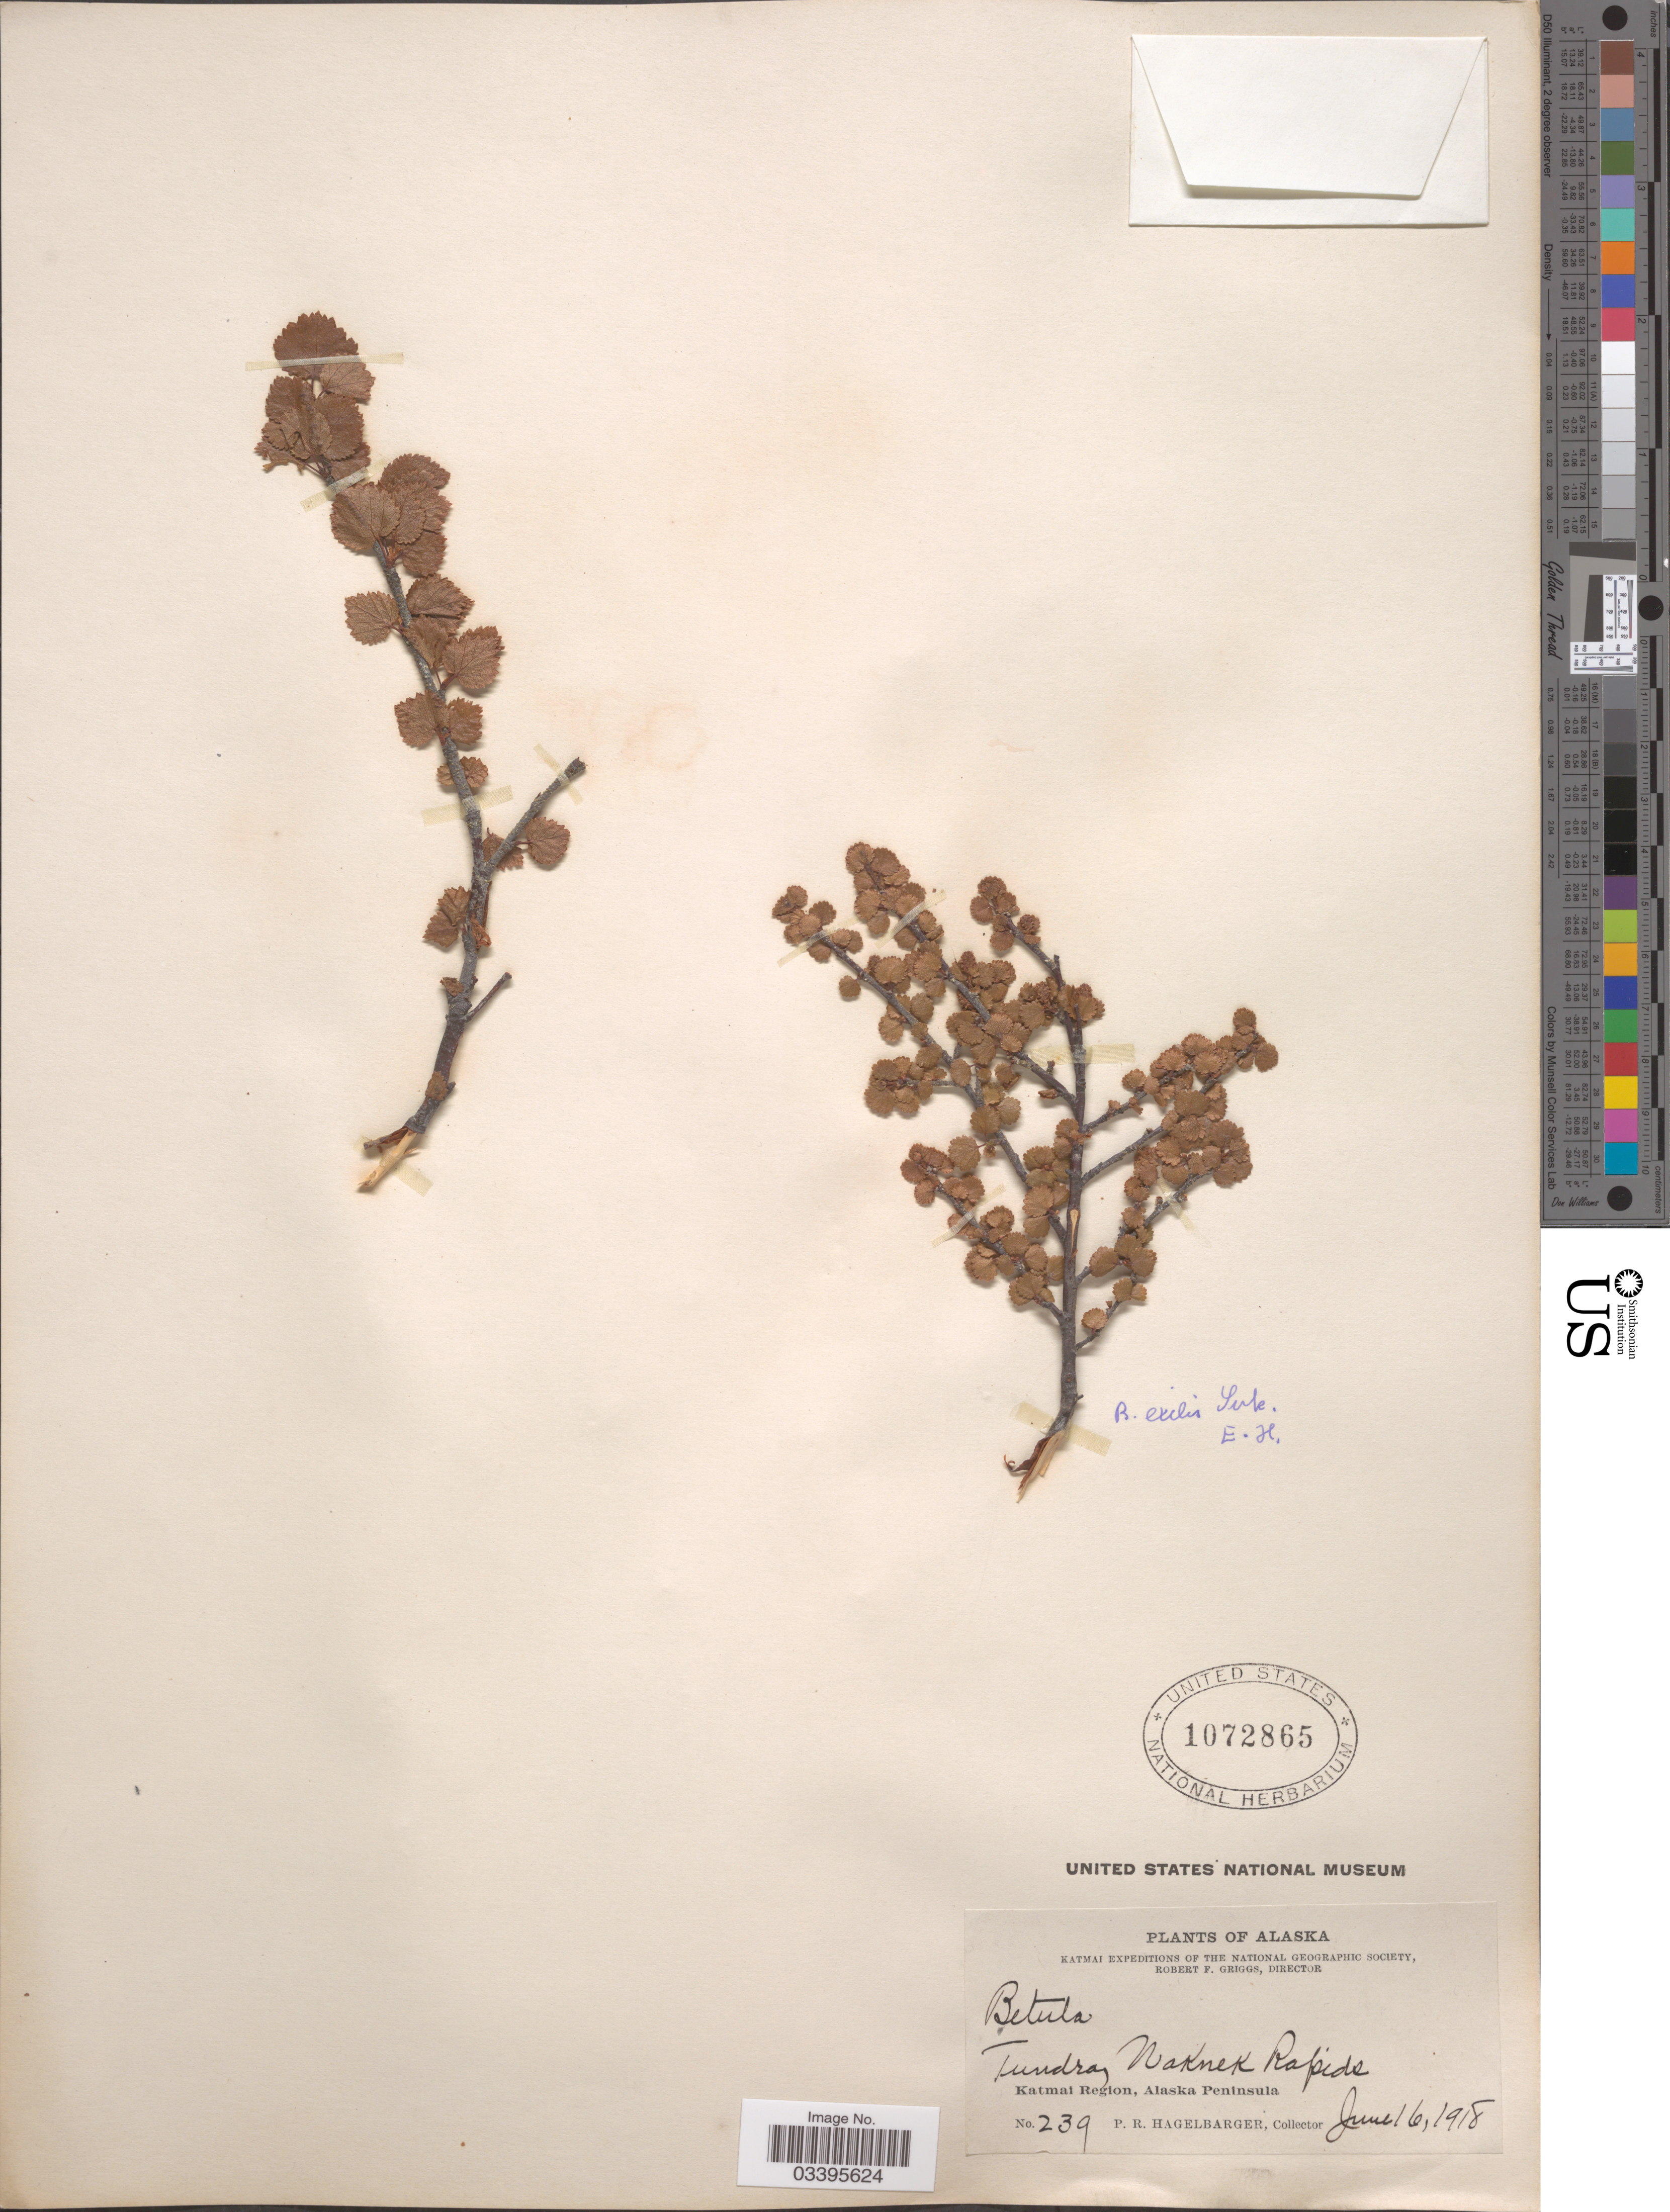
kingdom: Plantae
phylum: Tracheophyta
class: Magnoliopsida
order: Fagales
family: Betulaceae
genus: Betula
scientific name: Betula x jackii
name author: C.K. Schneid.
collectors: P. Hagelbarger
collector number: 239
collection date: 1918-06-16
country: United States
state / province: Alaska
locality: Tundra, Naknek Rapids. Katmai Region, Alaska Peninsula.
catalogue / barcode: US 1072865